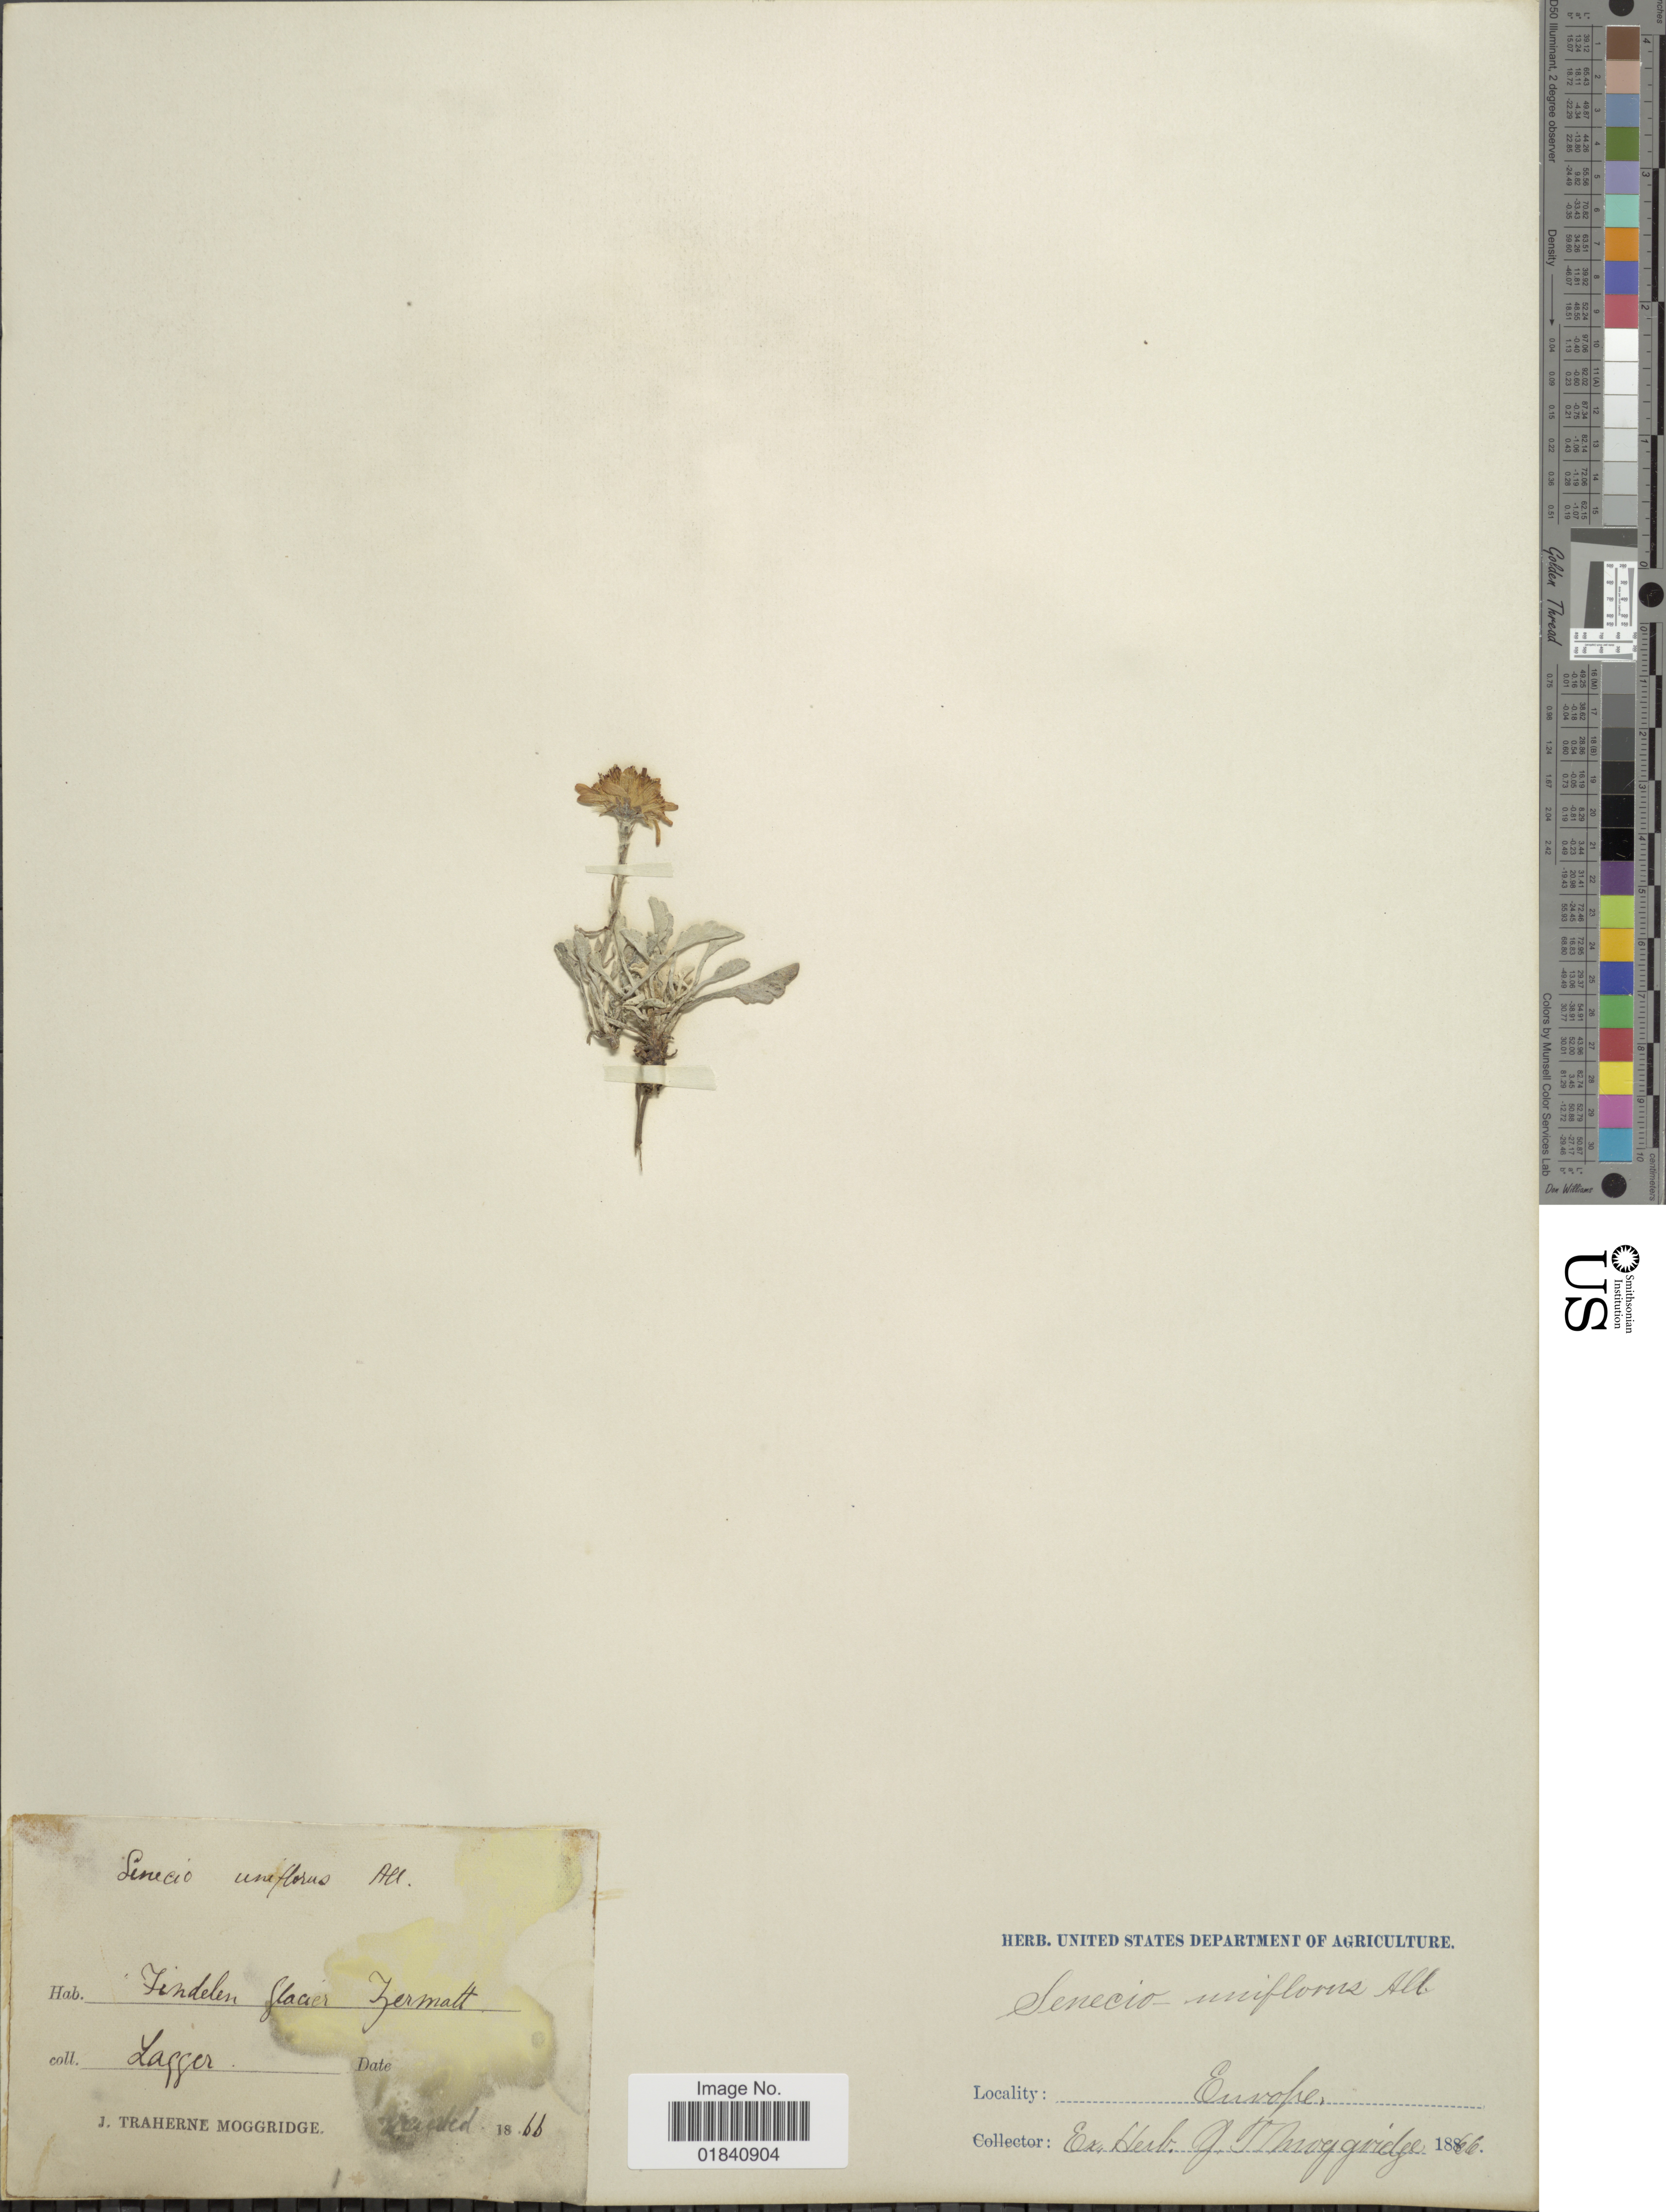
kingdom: Plantae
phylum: Tracheophyta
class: Magnoliopsida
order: Asterales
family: Asteraceae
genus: Jacobaea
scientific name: Jacobaea uniflora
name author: (All.) Veldkamp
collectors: F. J. Lagger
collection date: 1866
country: Switzerland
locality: Findelen Glacier Zermatt. Europe